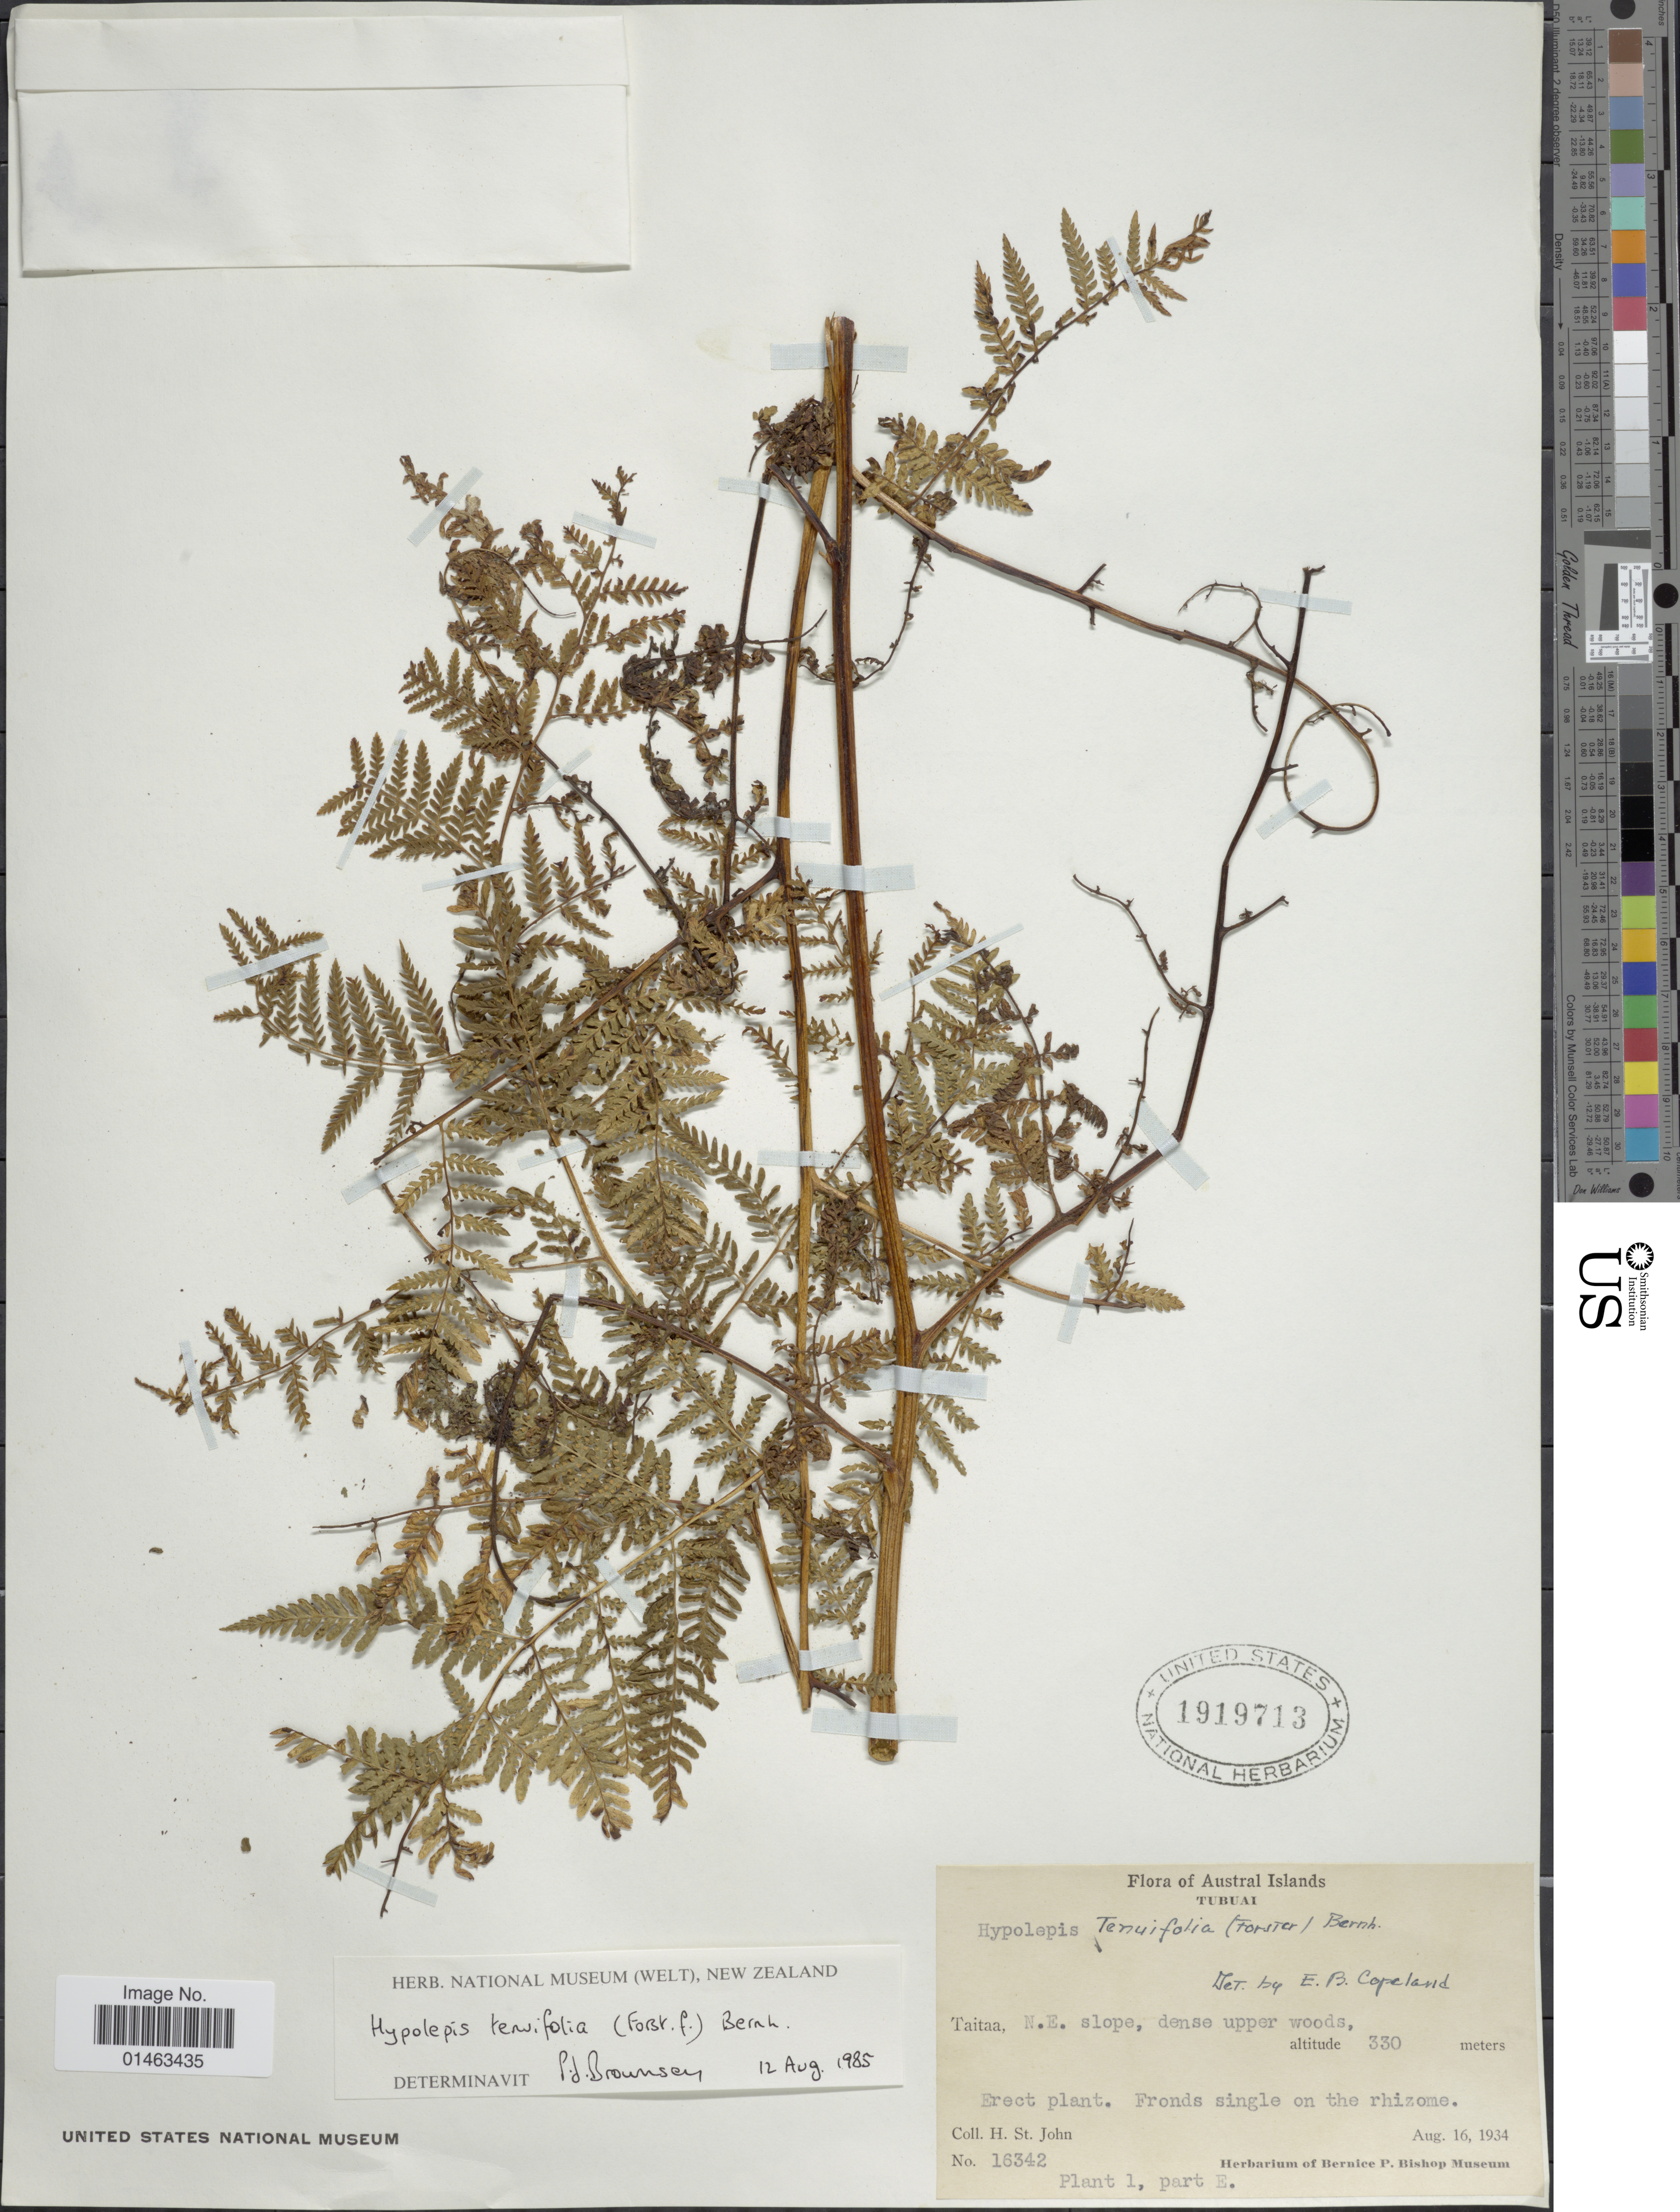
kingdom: Plantae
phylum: Tracheophyta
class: Polypodiopsida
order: Polypodiales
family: Dennstaedtiaceae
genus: Hypolepis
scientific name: Hypolepis tenuifolia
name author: (G. Forst.) Bernh.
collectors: H. St. John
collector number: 16342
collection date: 1934-08-16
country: French Polynesia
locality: Austral Islands, Tubuai, Taitaa, N.E. slope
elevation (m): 330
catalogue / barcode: US 1919713